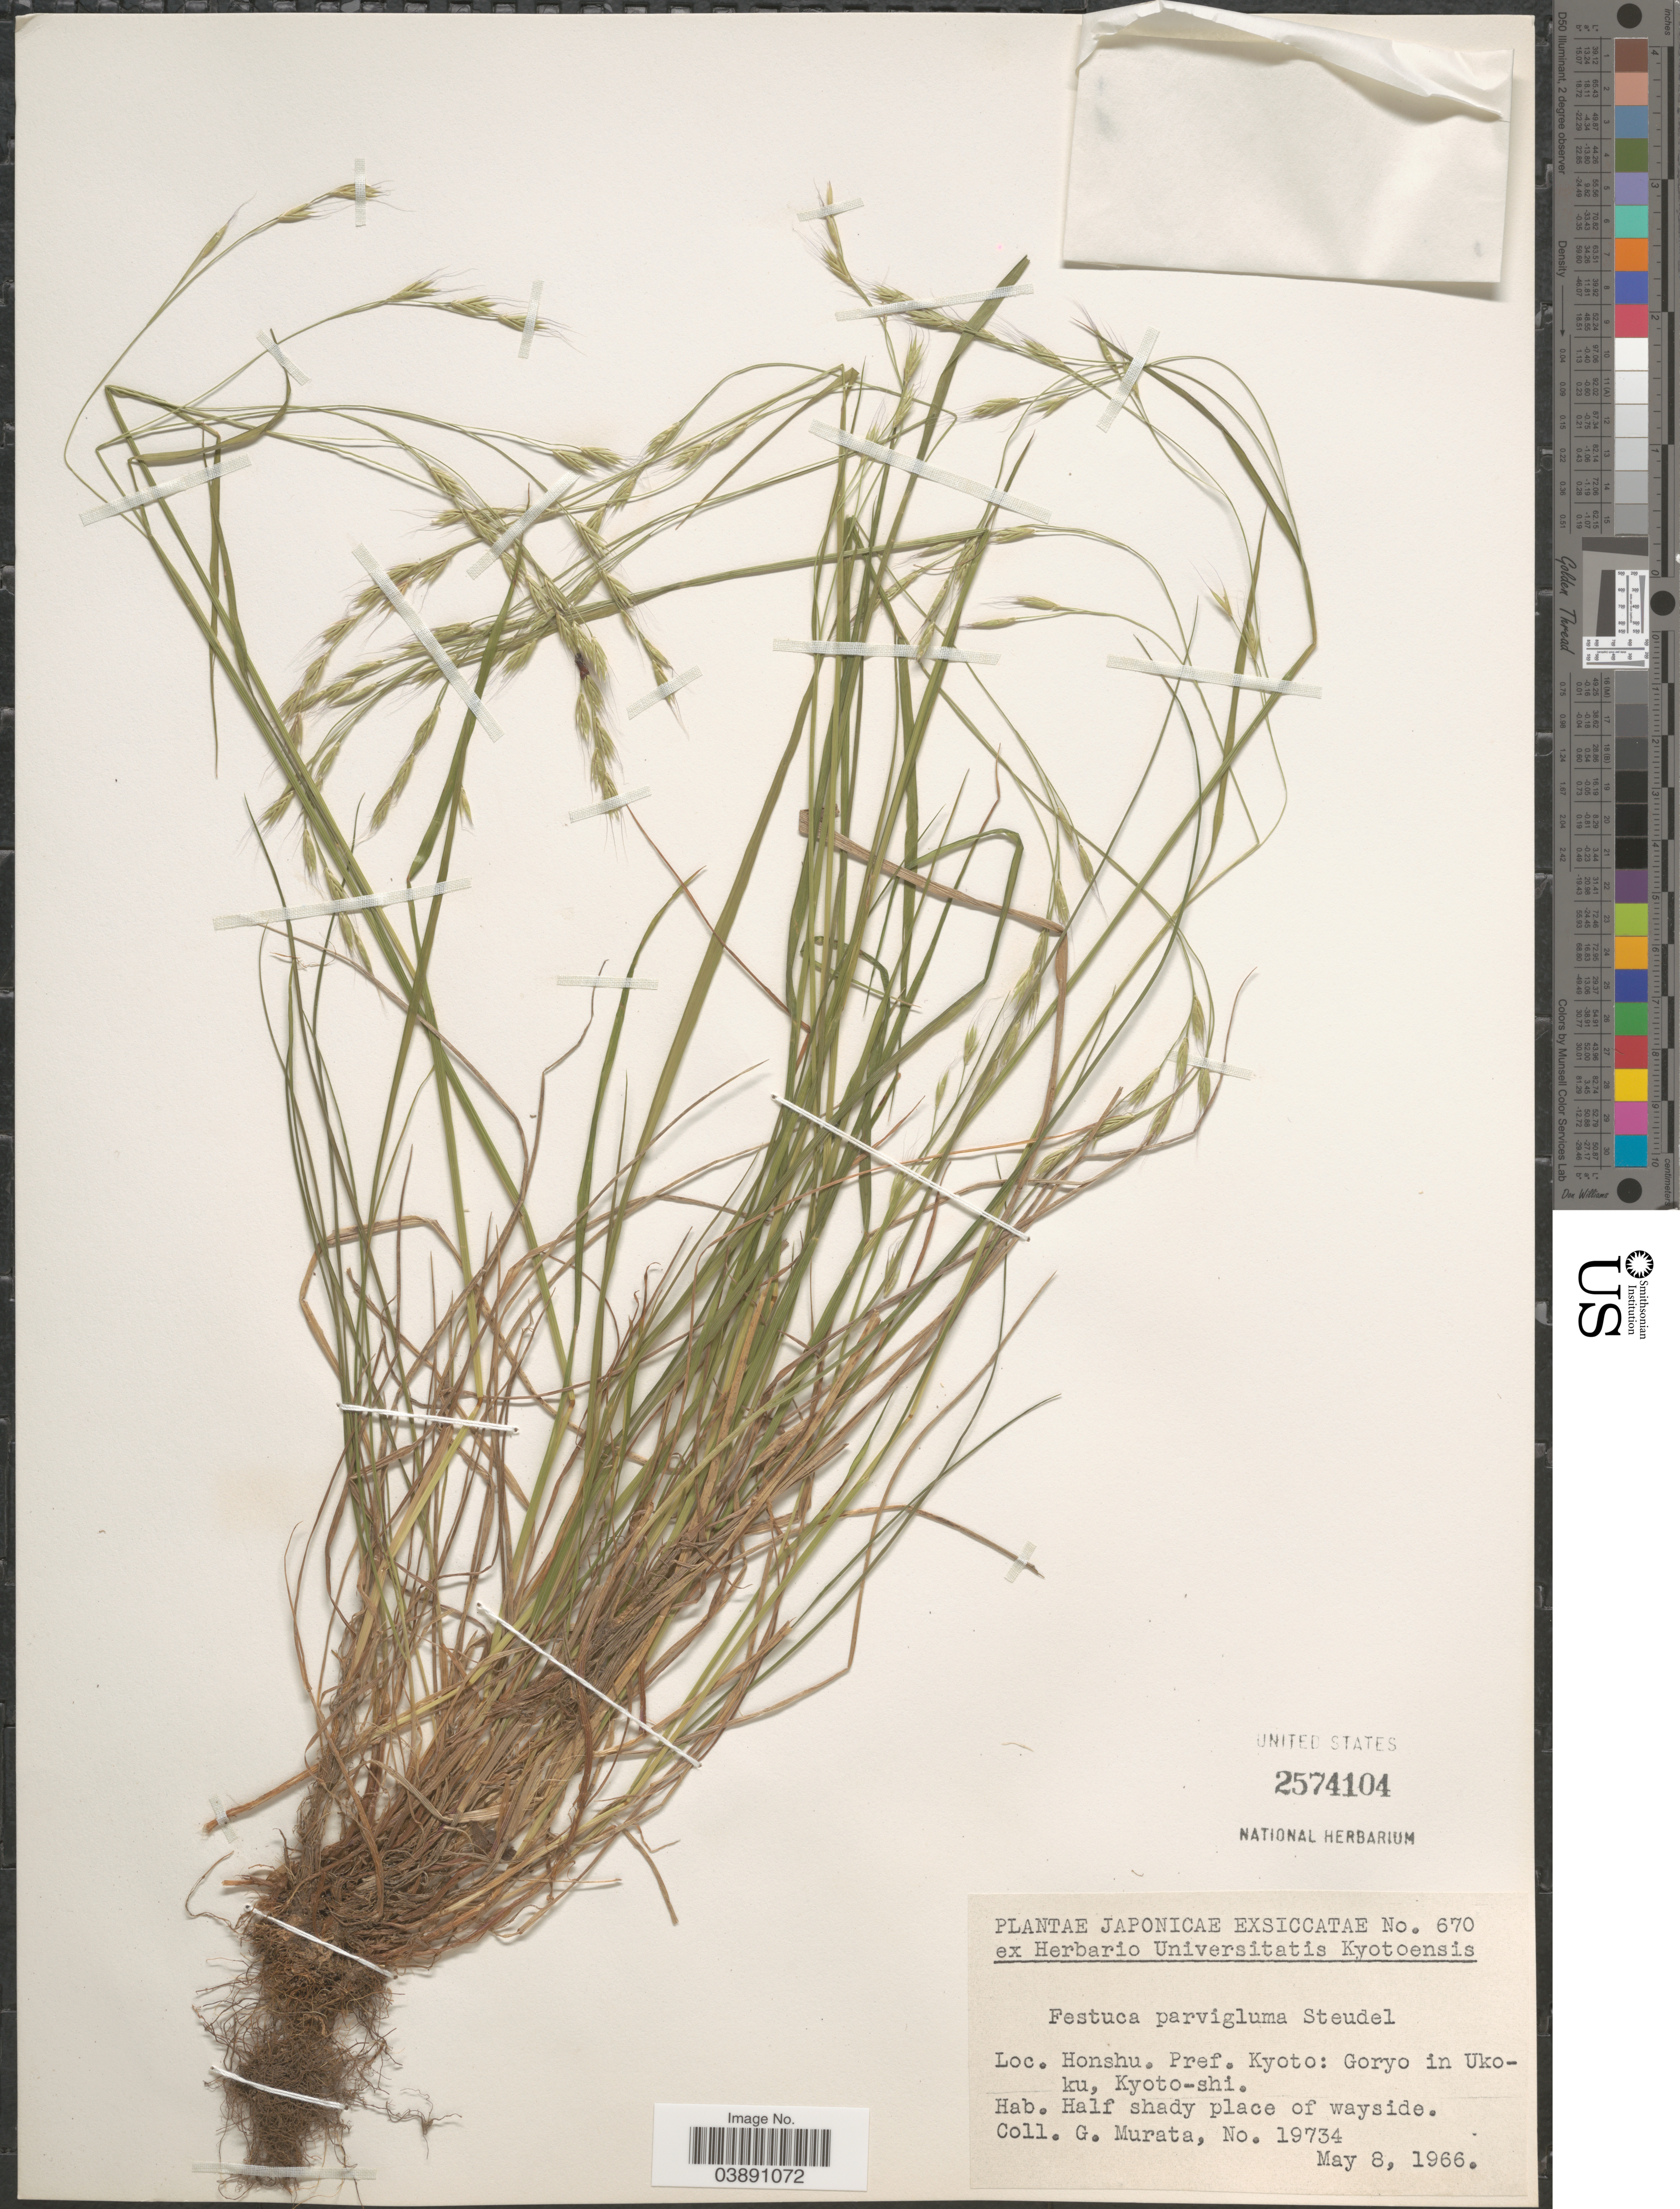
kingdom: Plantae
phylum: Tracheophyta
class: Liliopsida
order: Poales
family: Poaceae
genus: Festuca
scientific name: Festuca parvigluma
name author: Steud.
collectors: G. Murata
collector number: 19734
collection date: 1966-05-08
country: Japan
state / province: Kyoto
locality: Honshu. Pref. Kyoto: Goryo in Ukoku, Kyoto-shi.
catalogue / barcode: US 2574104